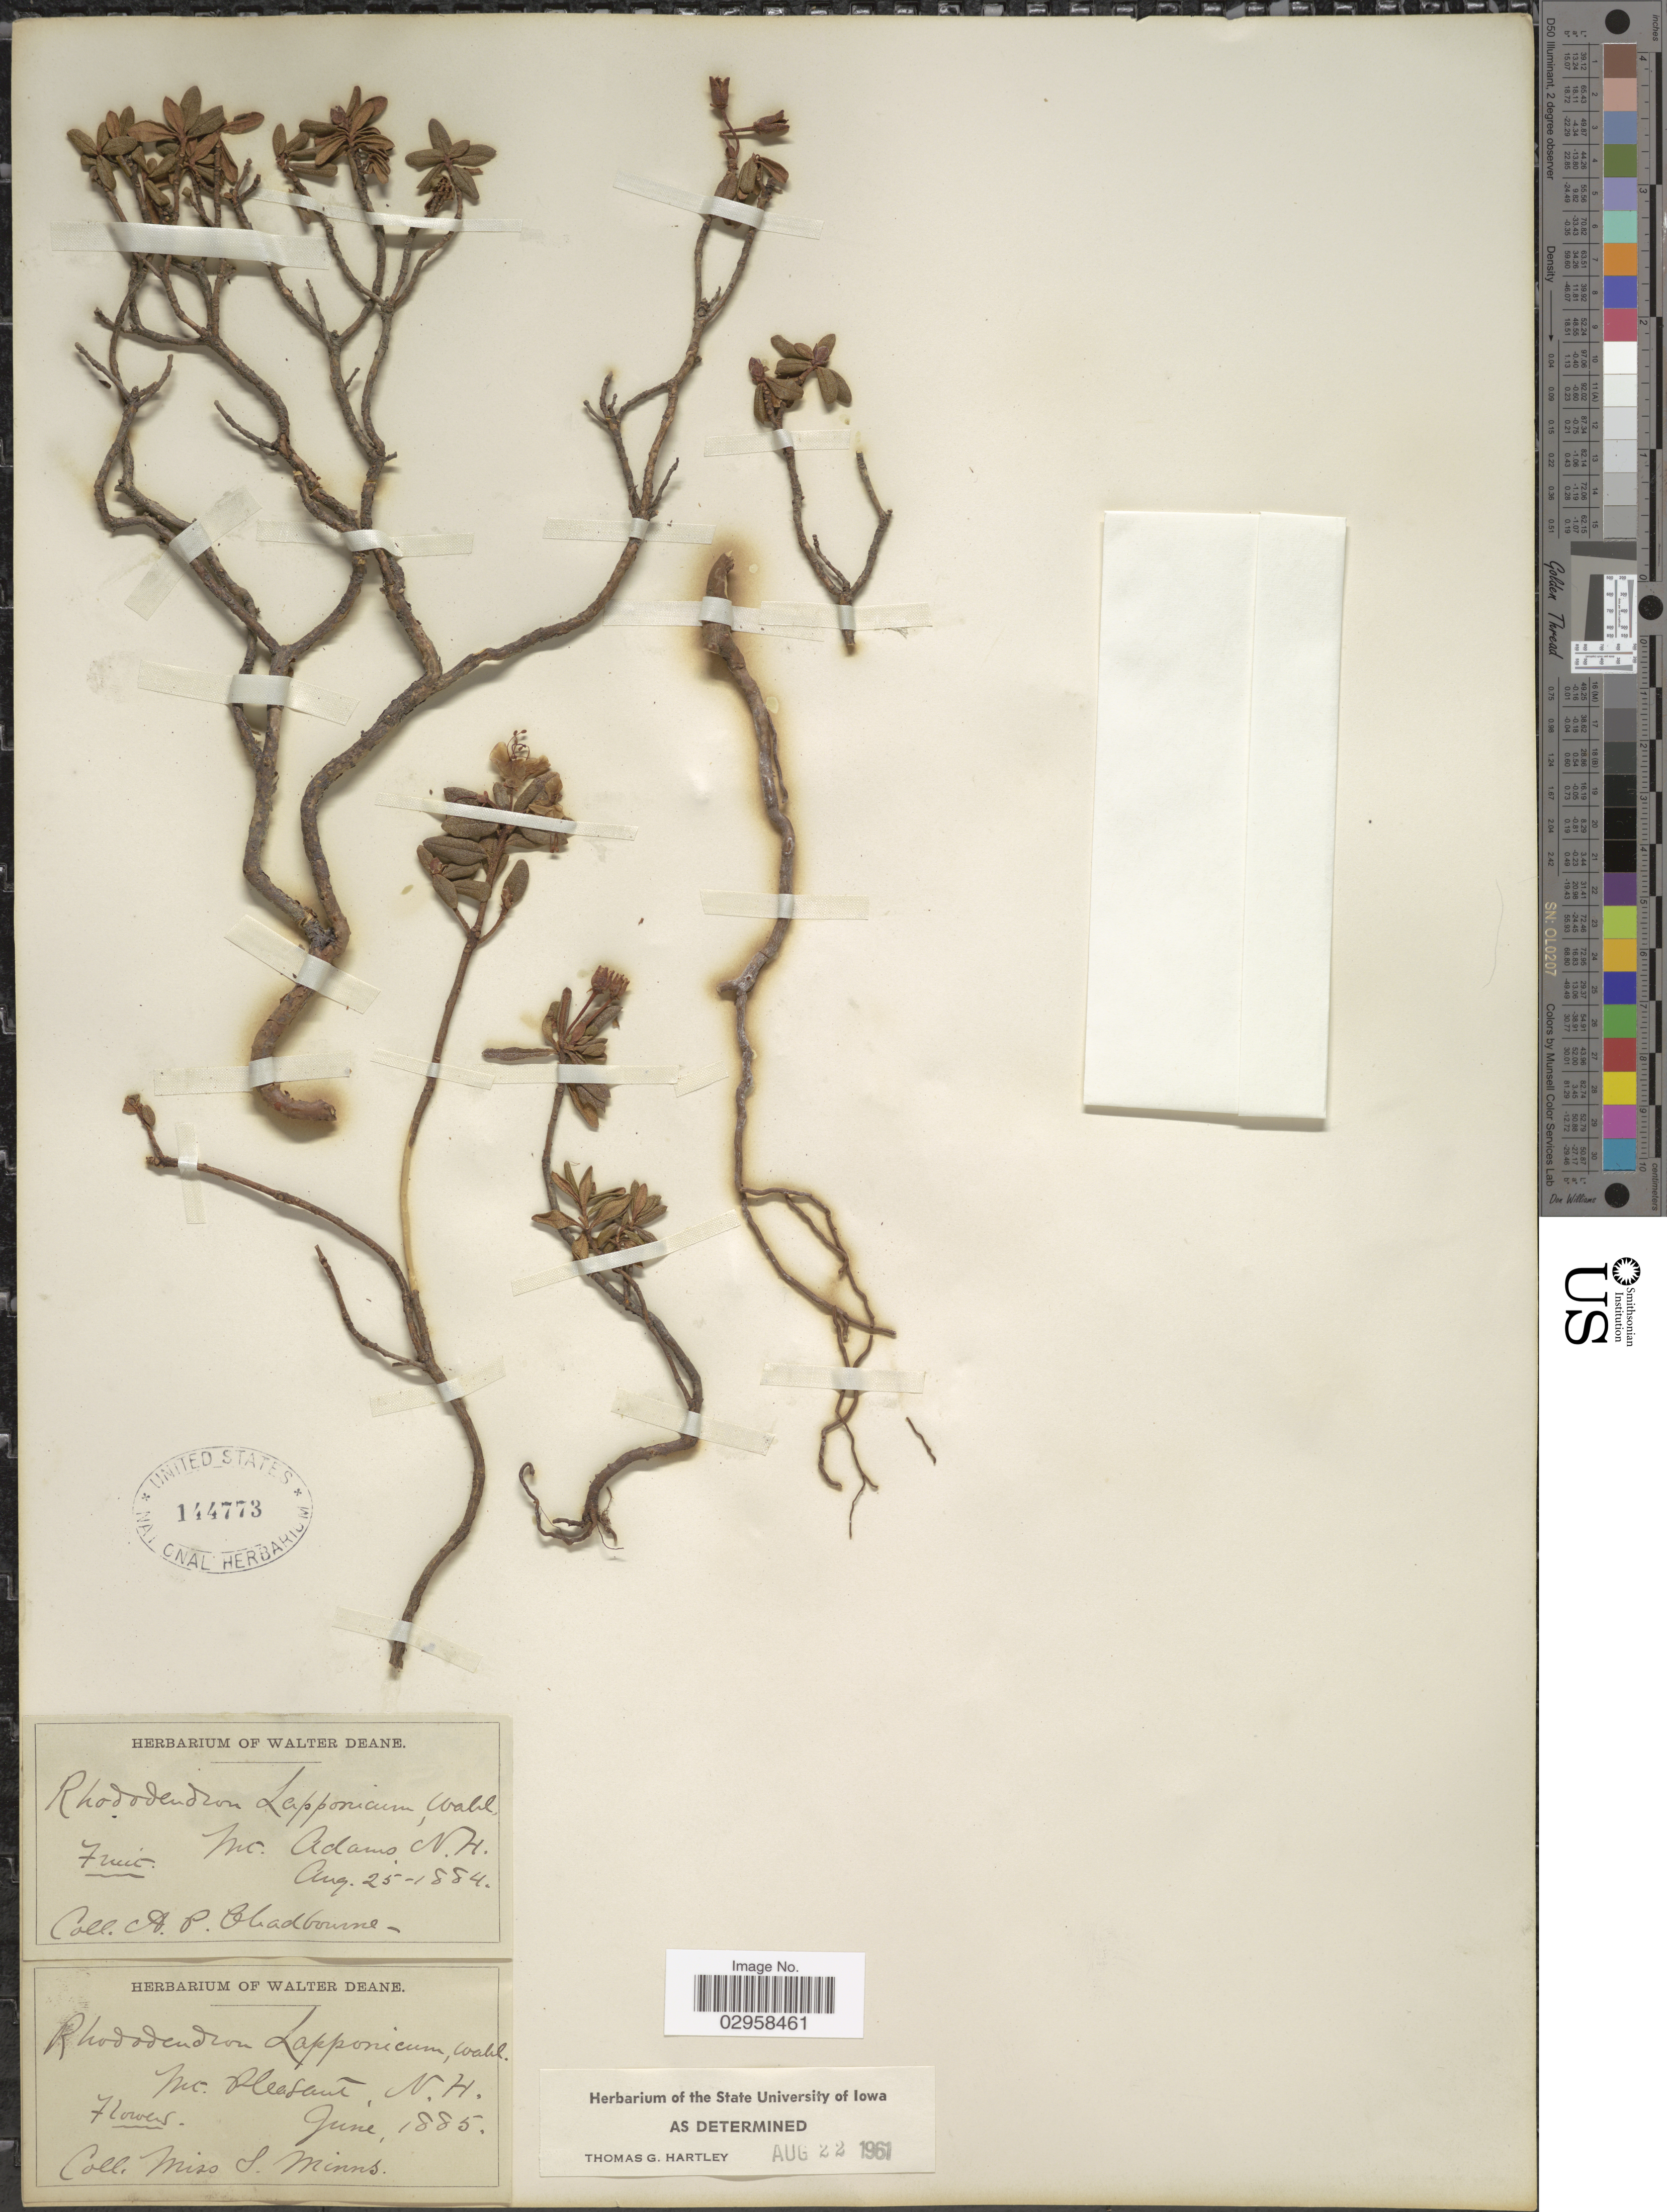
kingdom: Plantae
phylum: Tracheophyta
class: Magnoliopsida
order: Ericales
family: Ericaceae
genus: Rhododendron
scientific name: Rhododendron lapponicum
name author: (L.) Wahlenb.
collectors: A. Chadbourne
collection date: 1884-08-25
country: United States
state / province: New Hampshire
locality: Mt. Adams. N. H.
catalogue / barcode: US 144773-2